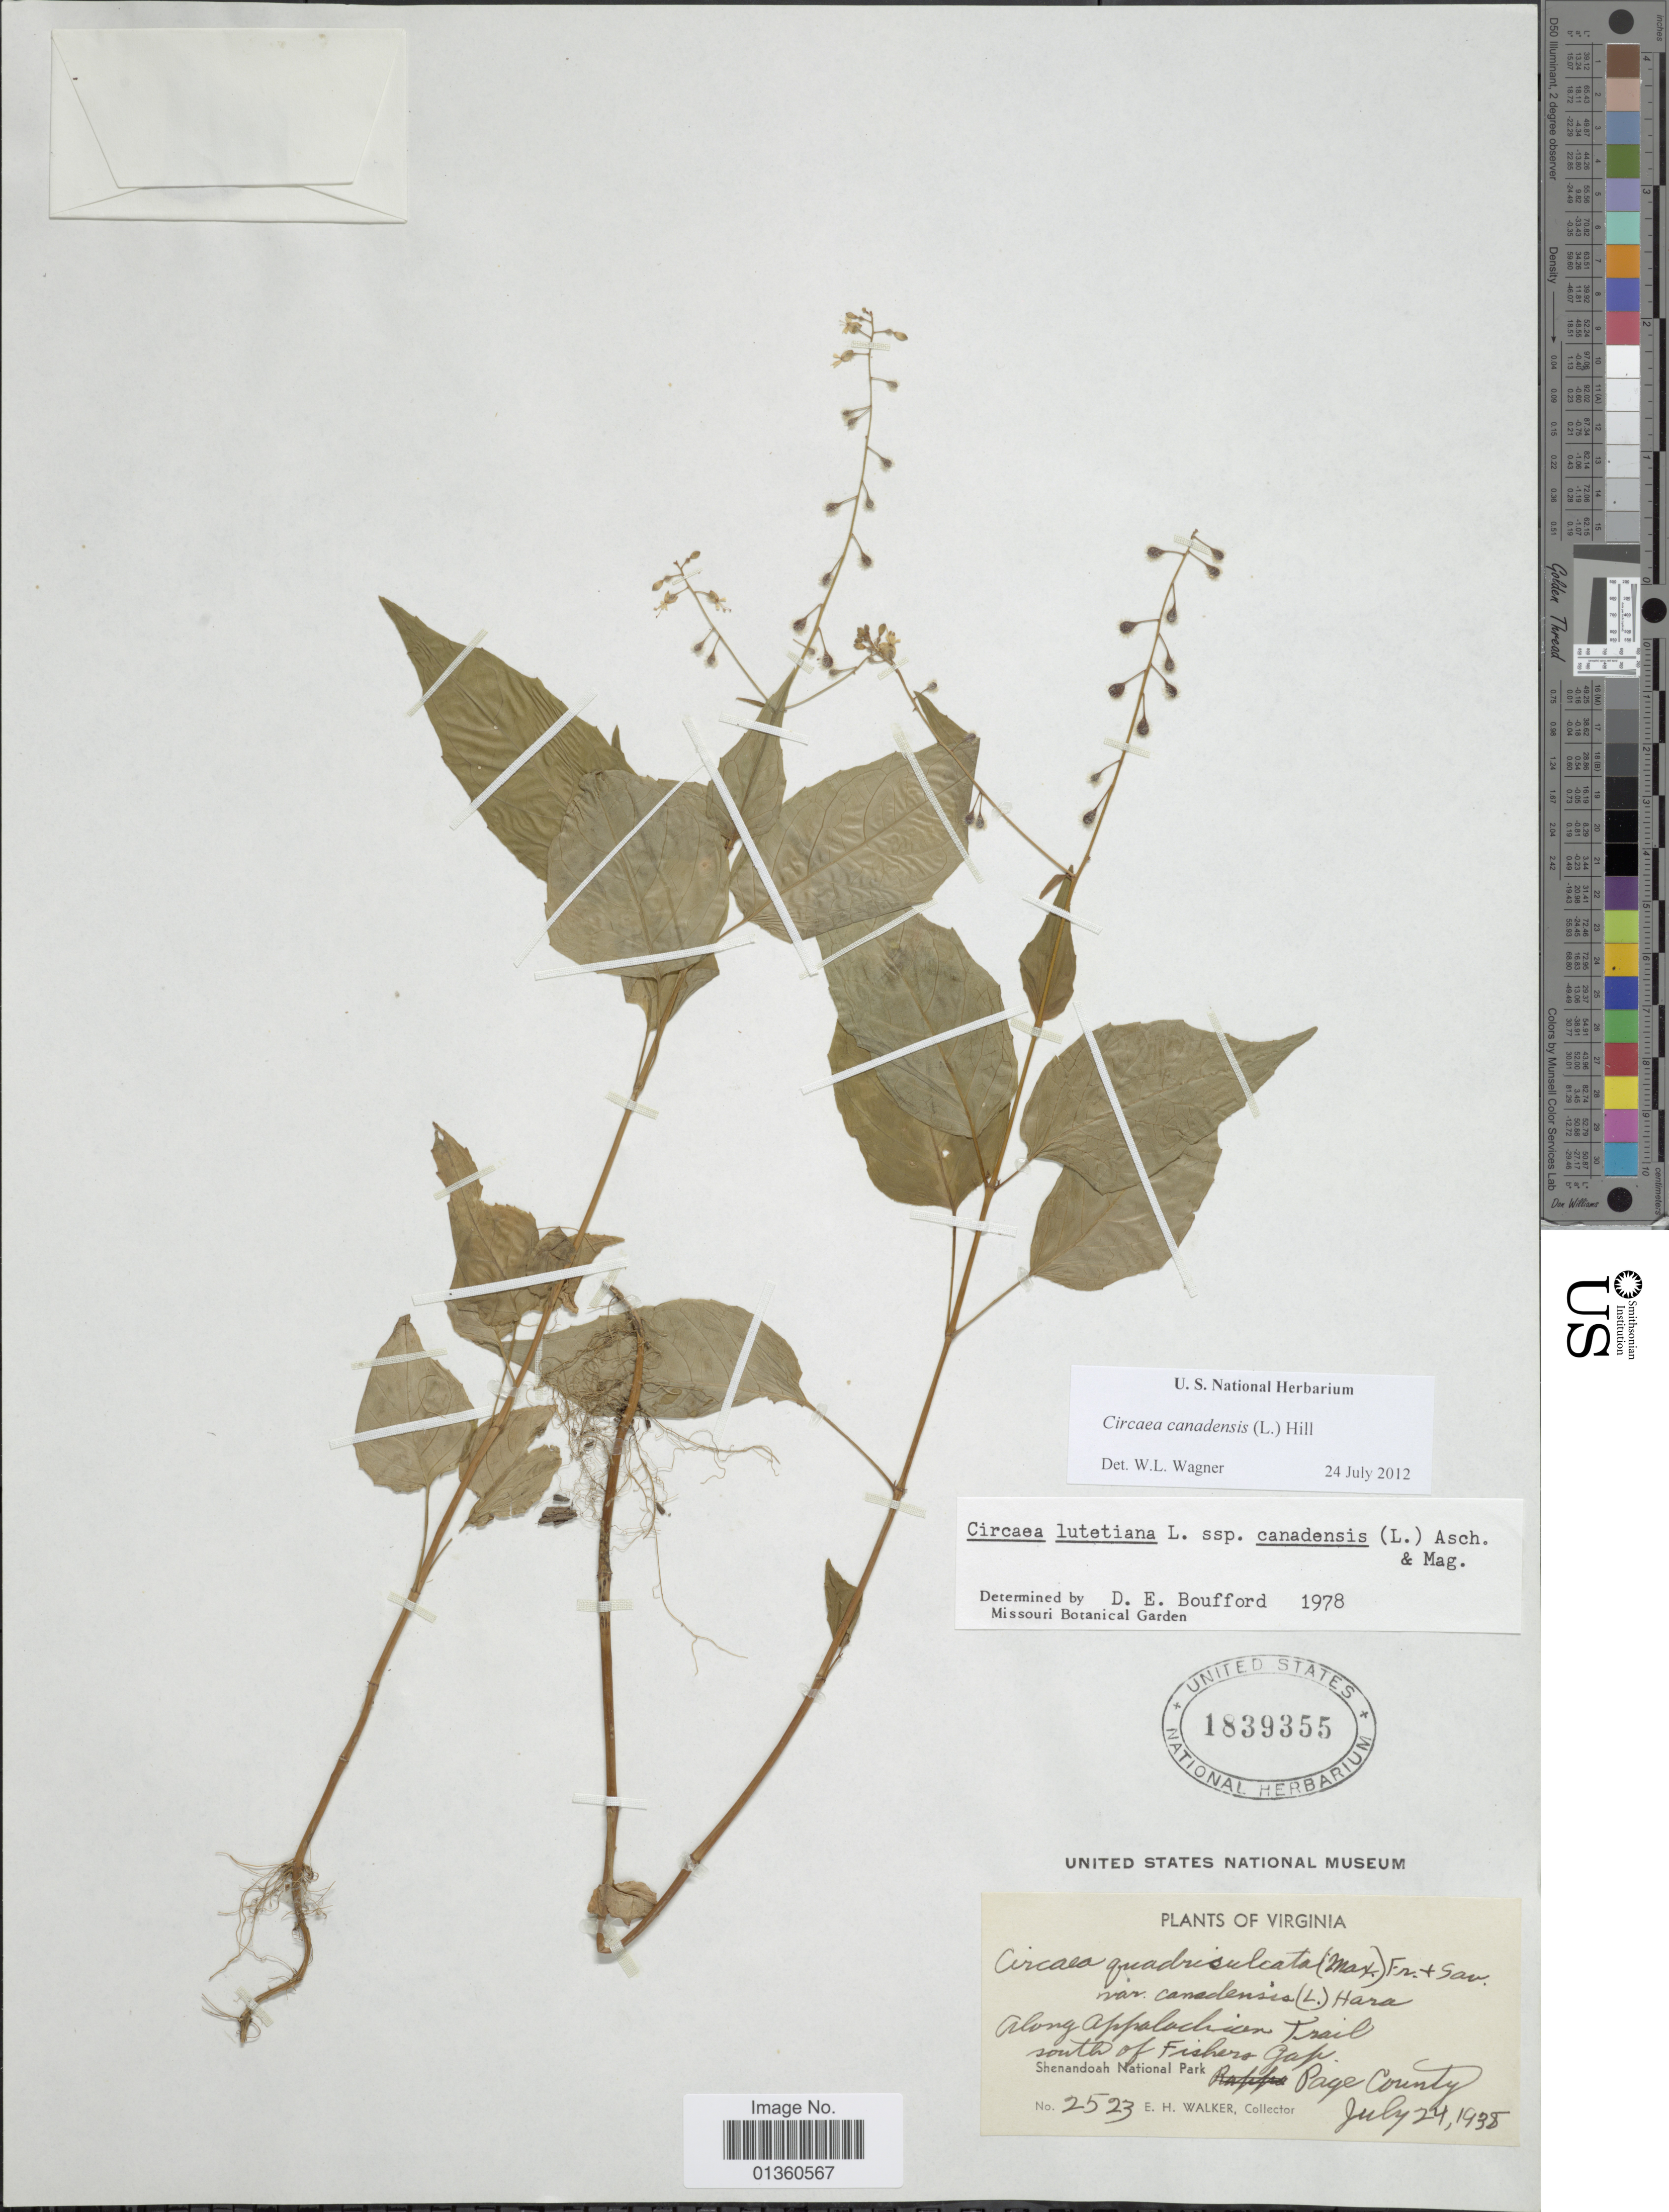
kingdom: Plantae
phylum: Tracheophyta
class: Magnoliopsida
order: Myrtales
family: Onagraceae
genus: Circaea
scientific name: Circaea canadensis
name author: (L.) Hill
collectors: E. H. Walker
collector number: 2523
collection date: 1938-07-24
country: United States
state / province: Virginia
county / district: Page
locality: Along Appalochian Trail, south of Fishers Gap, Shenandoah National Park, Page County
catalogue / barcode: US 1839355